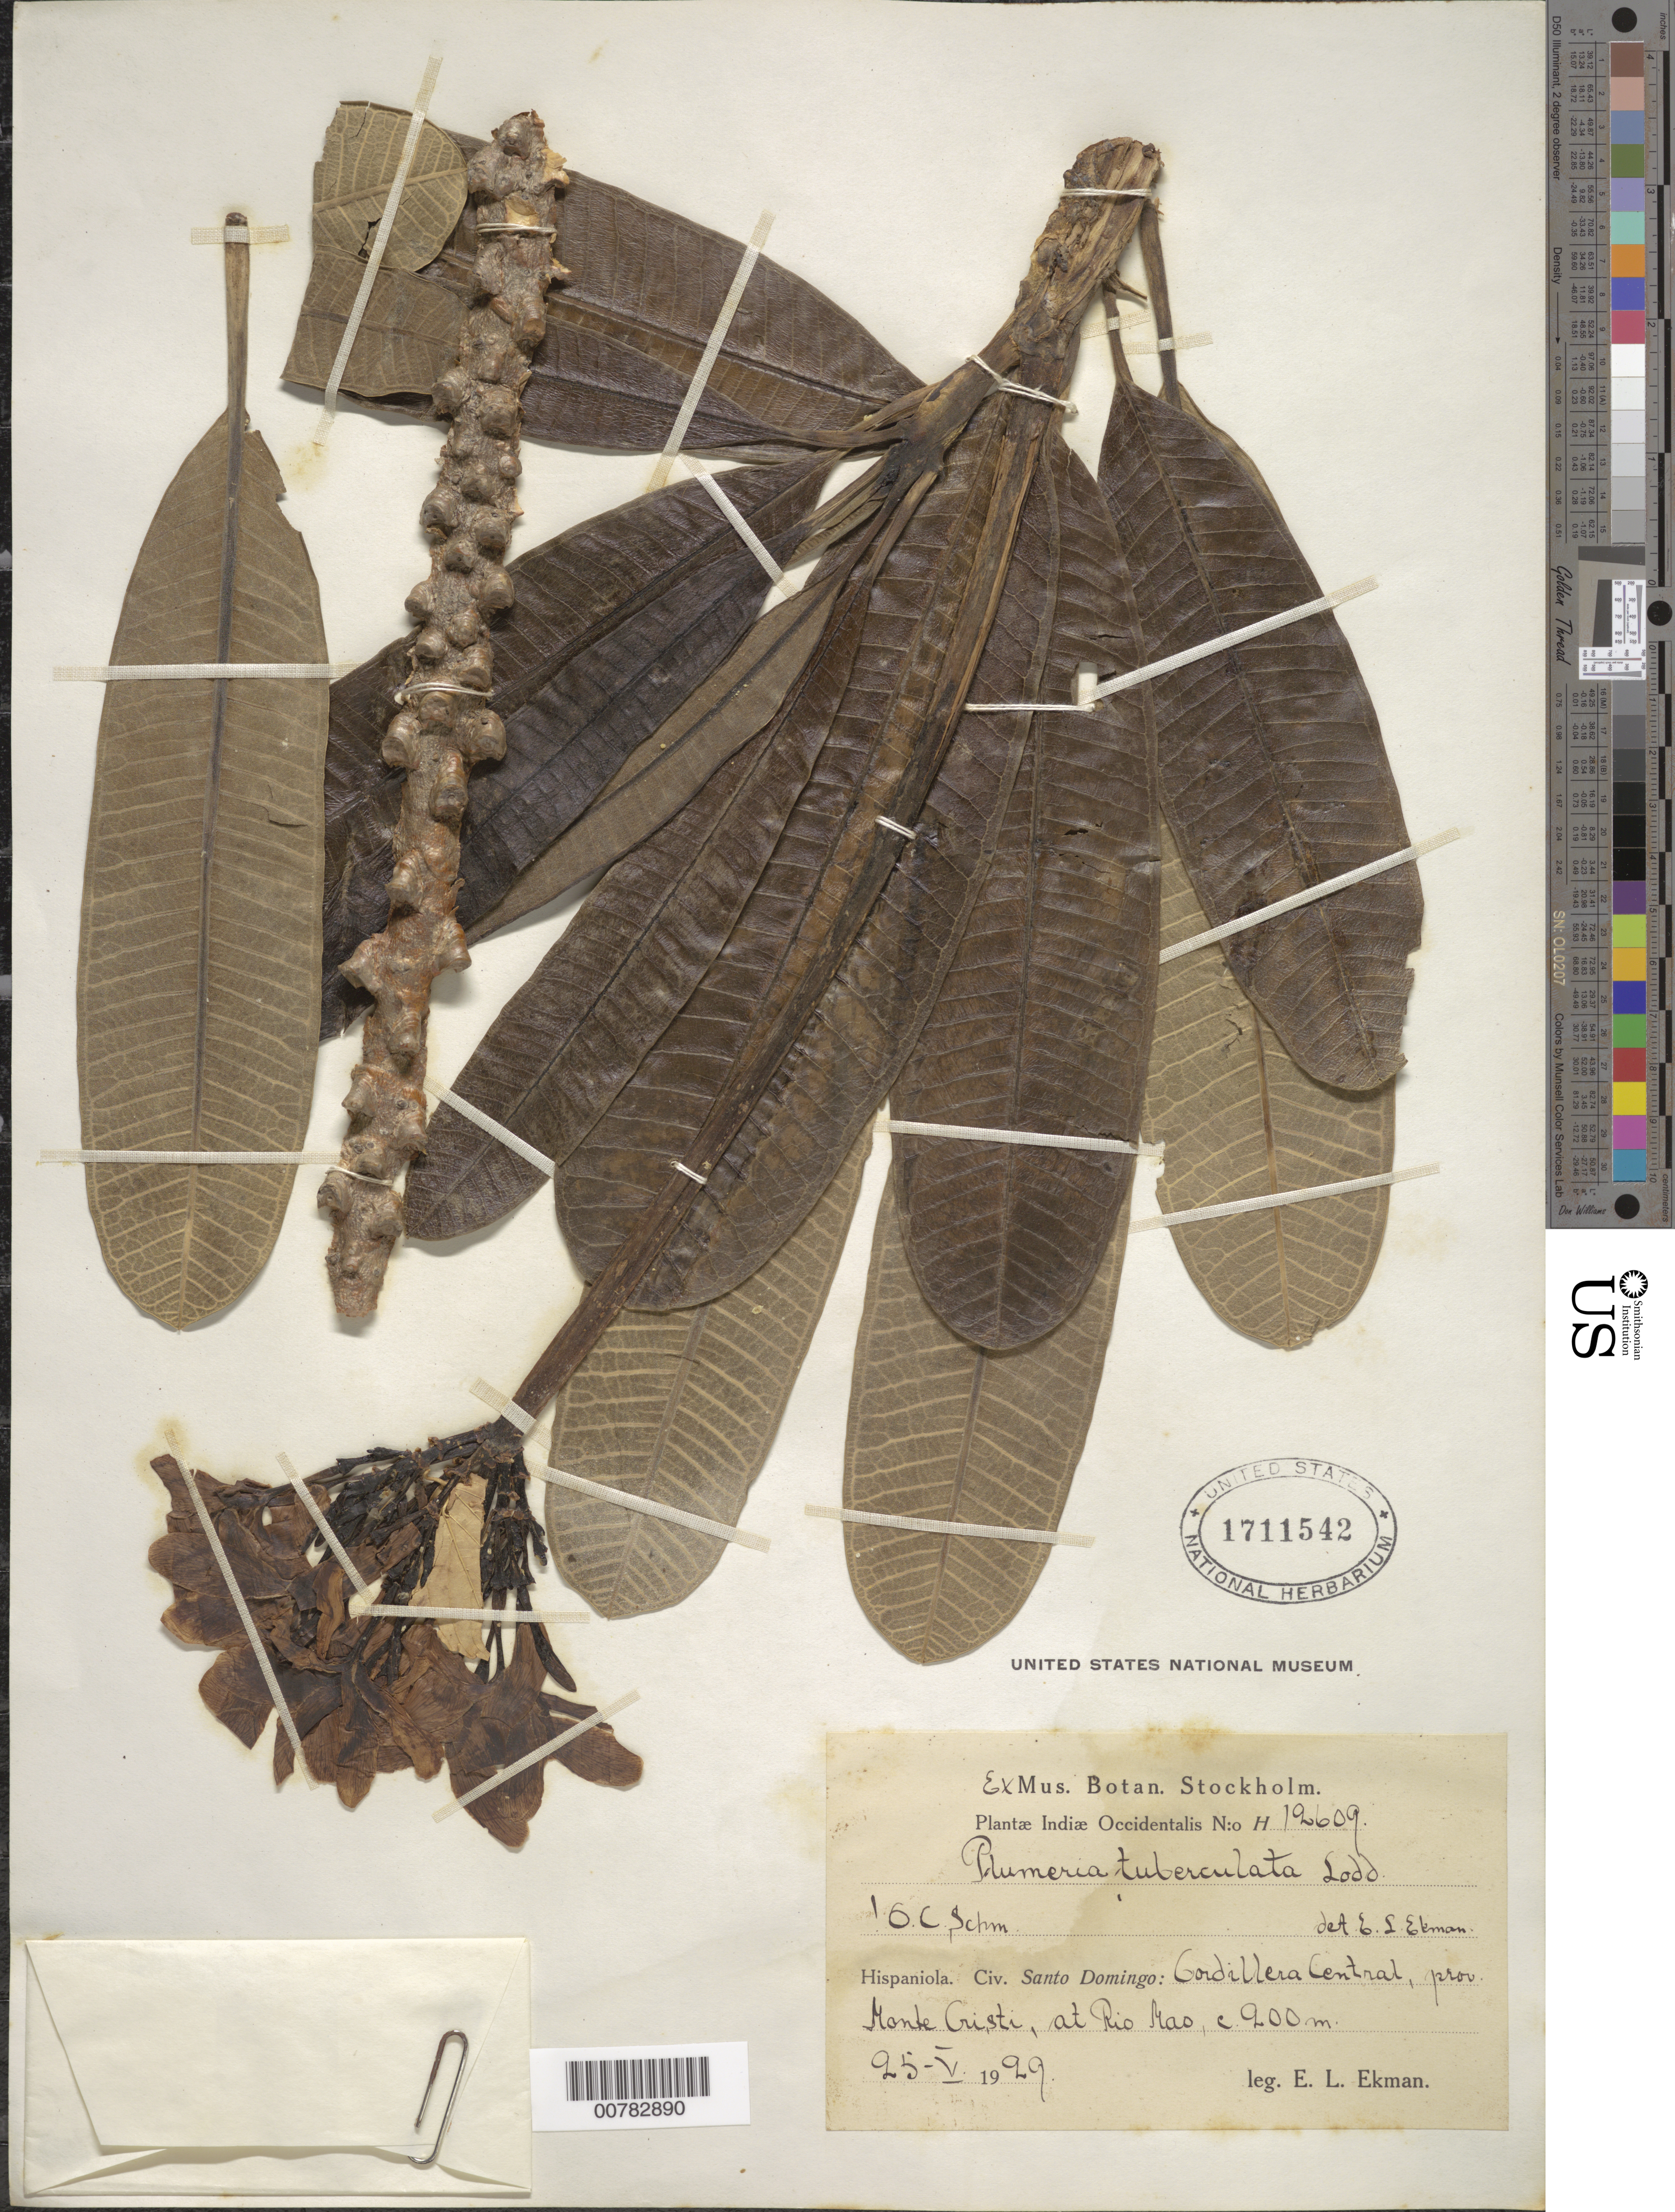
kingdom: Plantae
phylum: Tracheophyta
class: Magnoliopsida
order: Gentianales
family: Apocynaceae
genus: Plumeria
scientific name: Plumeria tuberculata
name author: G. Lodd.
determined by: Ekman, E. L.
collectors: E. L. Ekman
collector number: H 12609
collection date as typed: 25 May 1929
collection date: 1929-05-25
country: Dominican Republic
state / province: Monte Cristi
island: Hispaniola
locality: Cordillera Central, at Rio Mao.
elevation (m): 200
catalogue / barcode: US 1711542